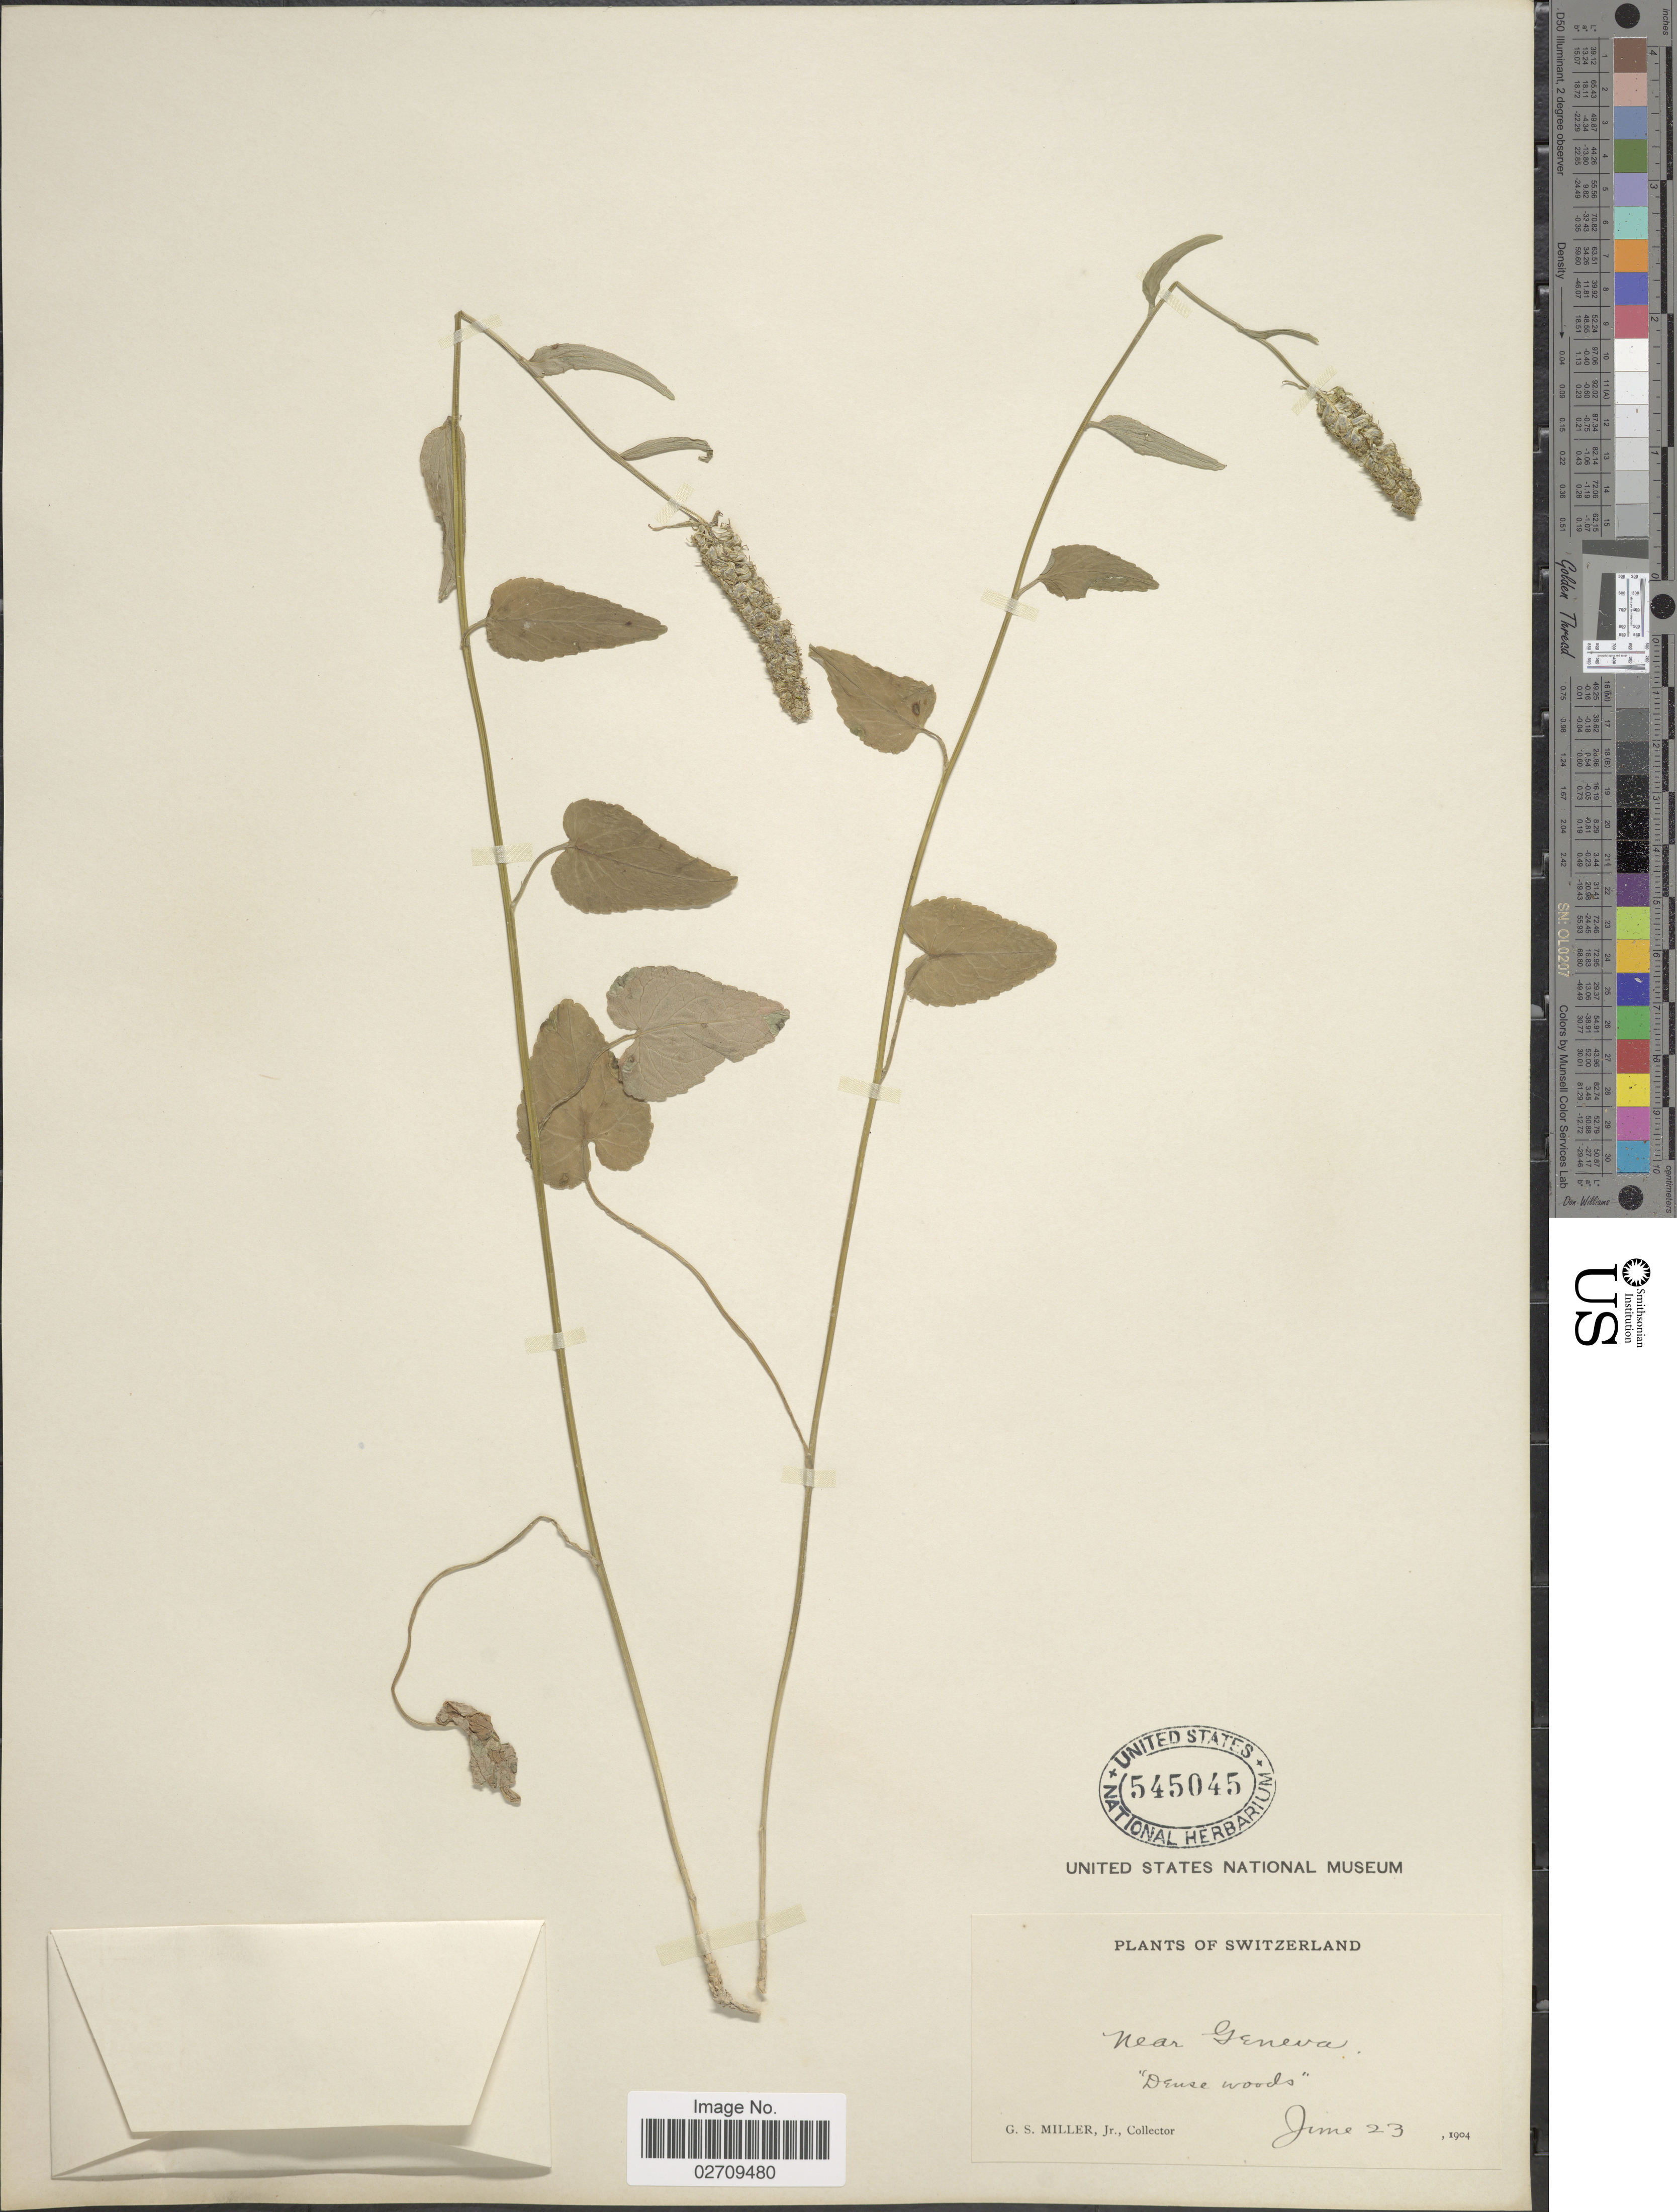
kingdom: Plantae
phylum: Tracheophyta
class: Magnoliopsida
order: Asterales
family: Campanulaceae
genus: Phyteuma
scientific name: Phyteuma sp.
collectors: G. S. Miller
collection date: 1904-06-23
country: Switzerland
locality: Near Geneva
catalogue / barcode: US 545045